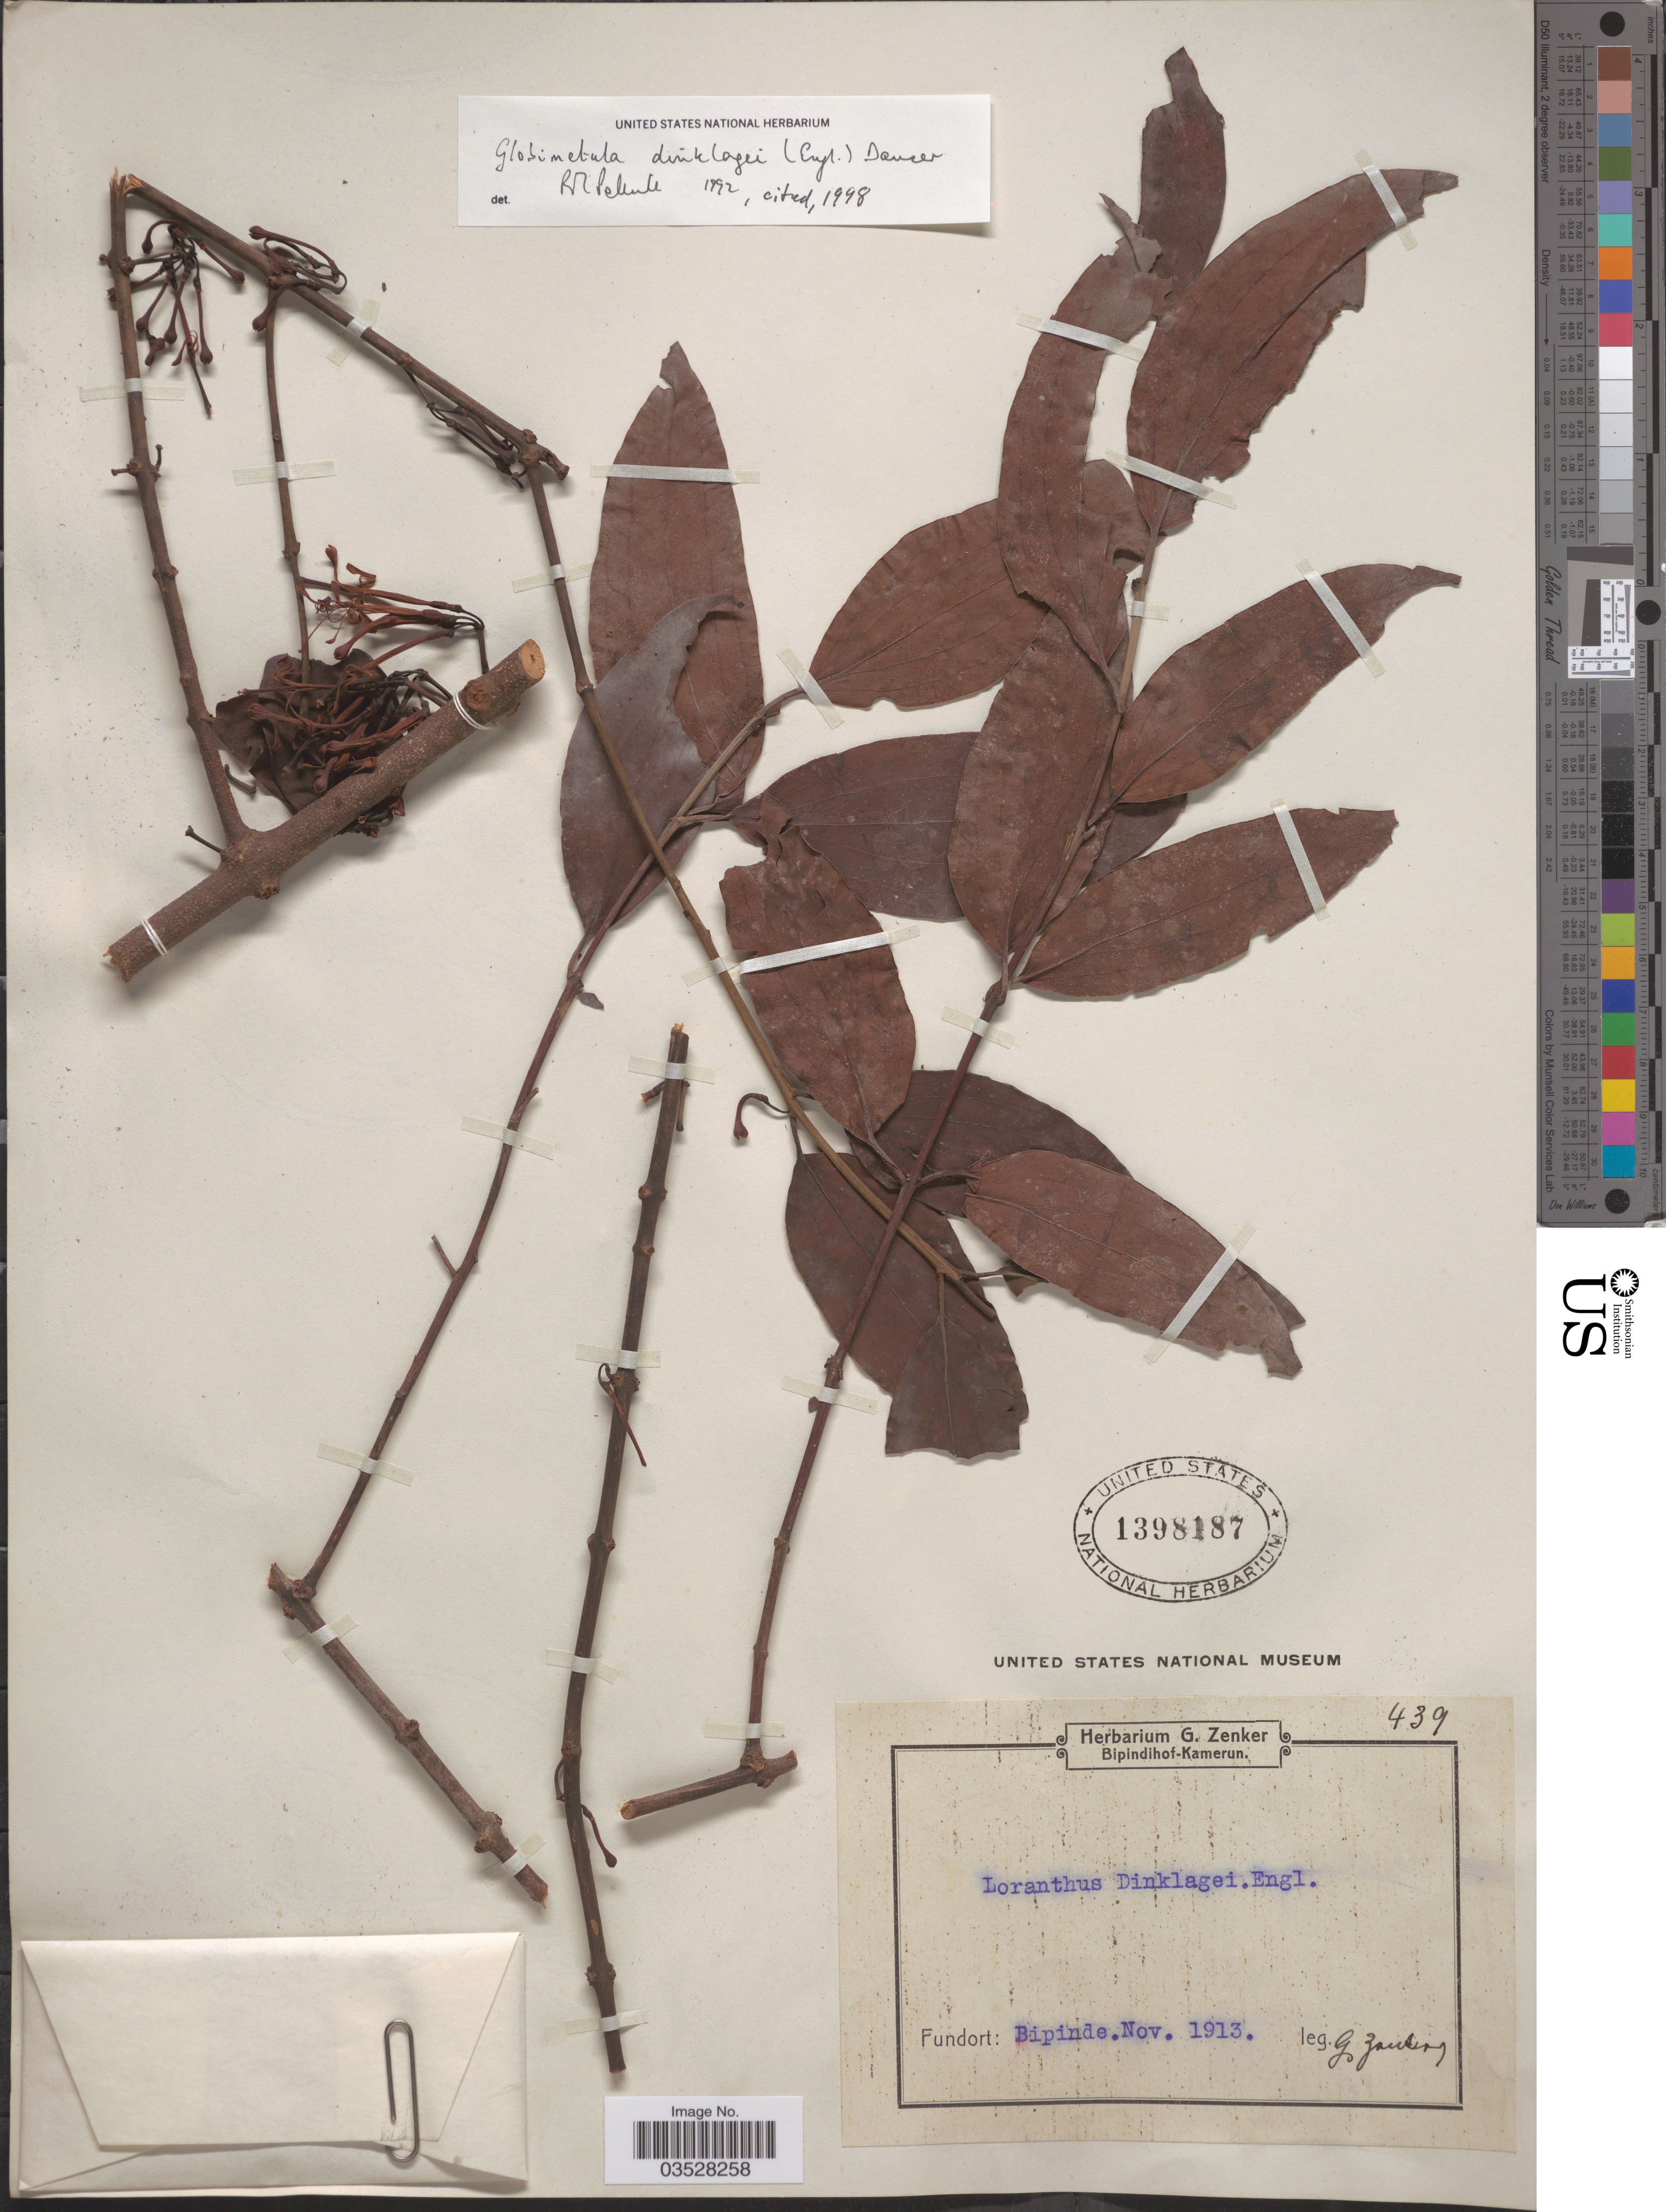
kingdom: Plantae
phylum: Tracheophyta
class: Magnoliopsida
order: Santalales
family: Loranthaceae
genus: Globimetula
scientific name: Globimetula dinklagei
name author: (Engl.) Danser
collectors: G. A. Zenker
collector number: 439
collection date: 1913-11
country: Cameroon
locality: Bipinde.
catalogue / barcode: US 1398187